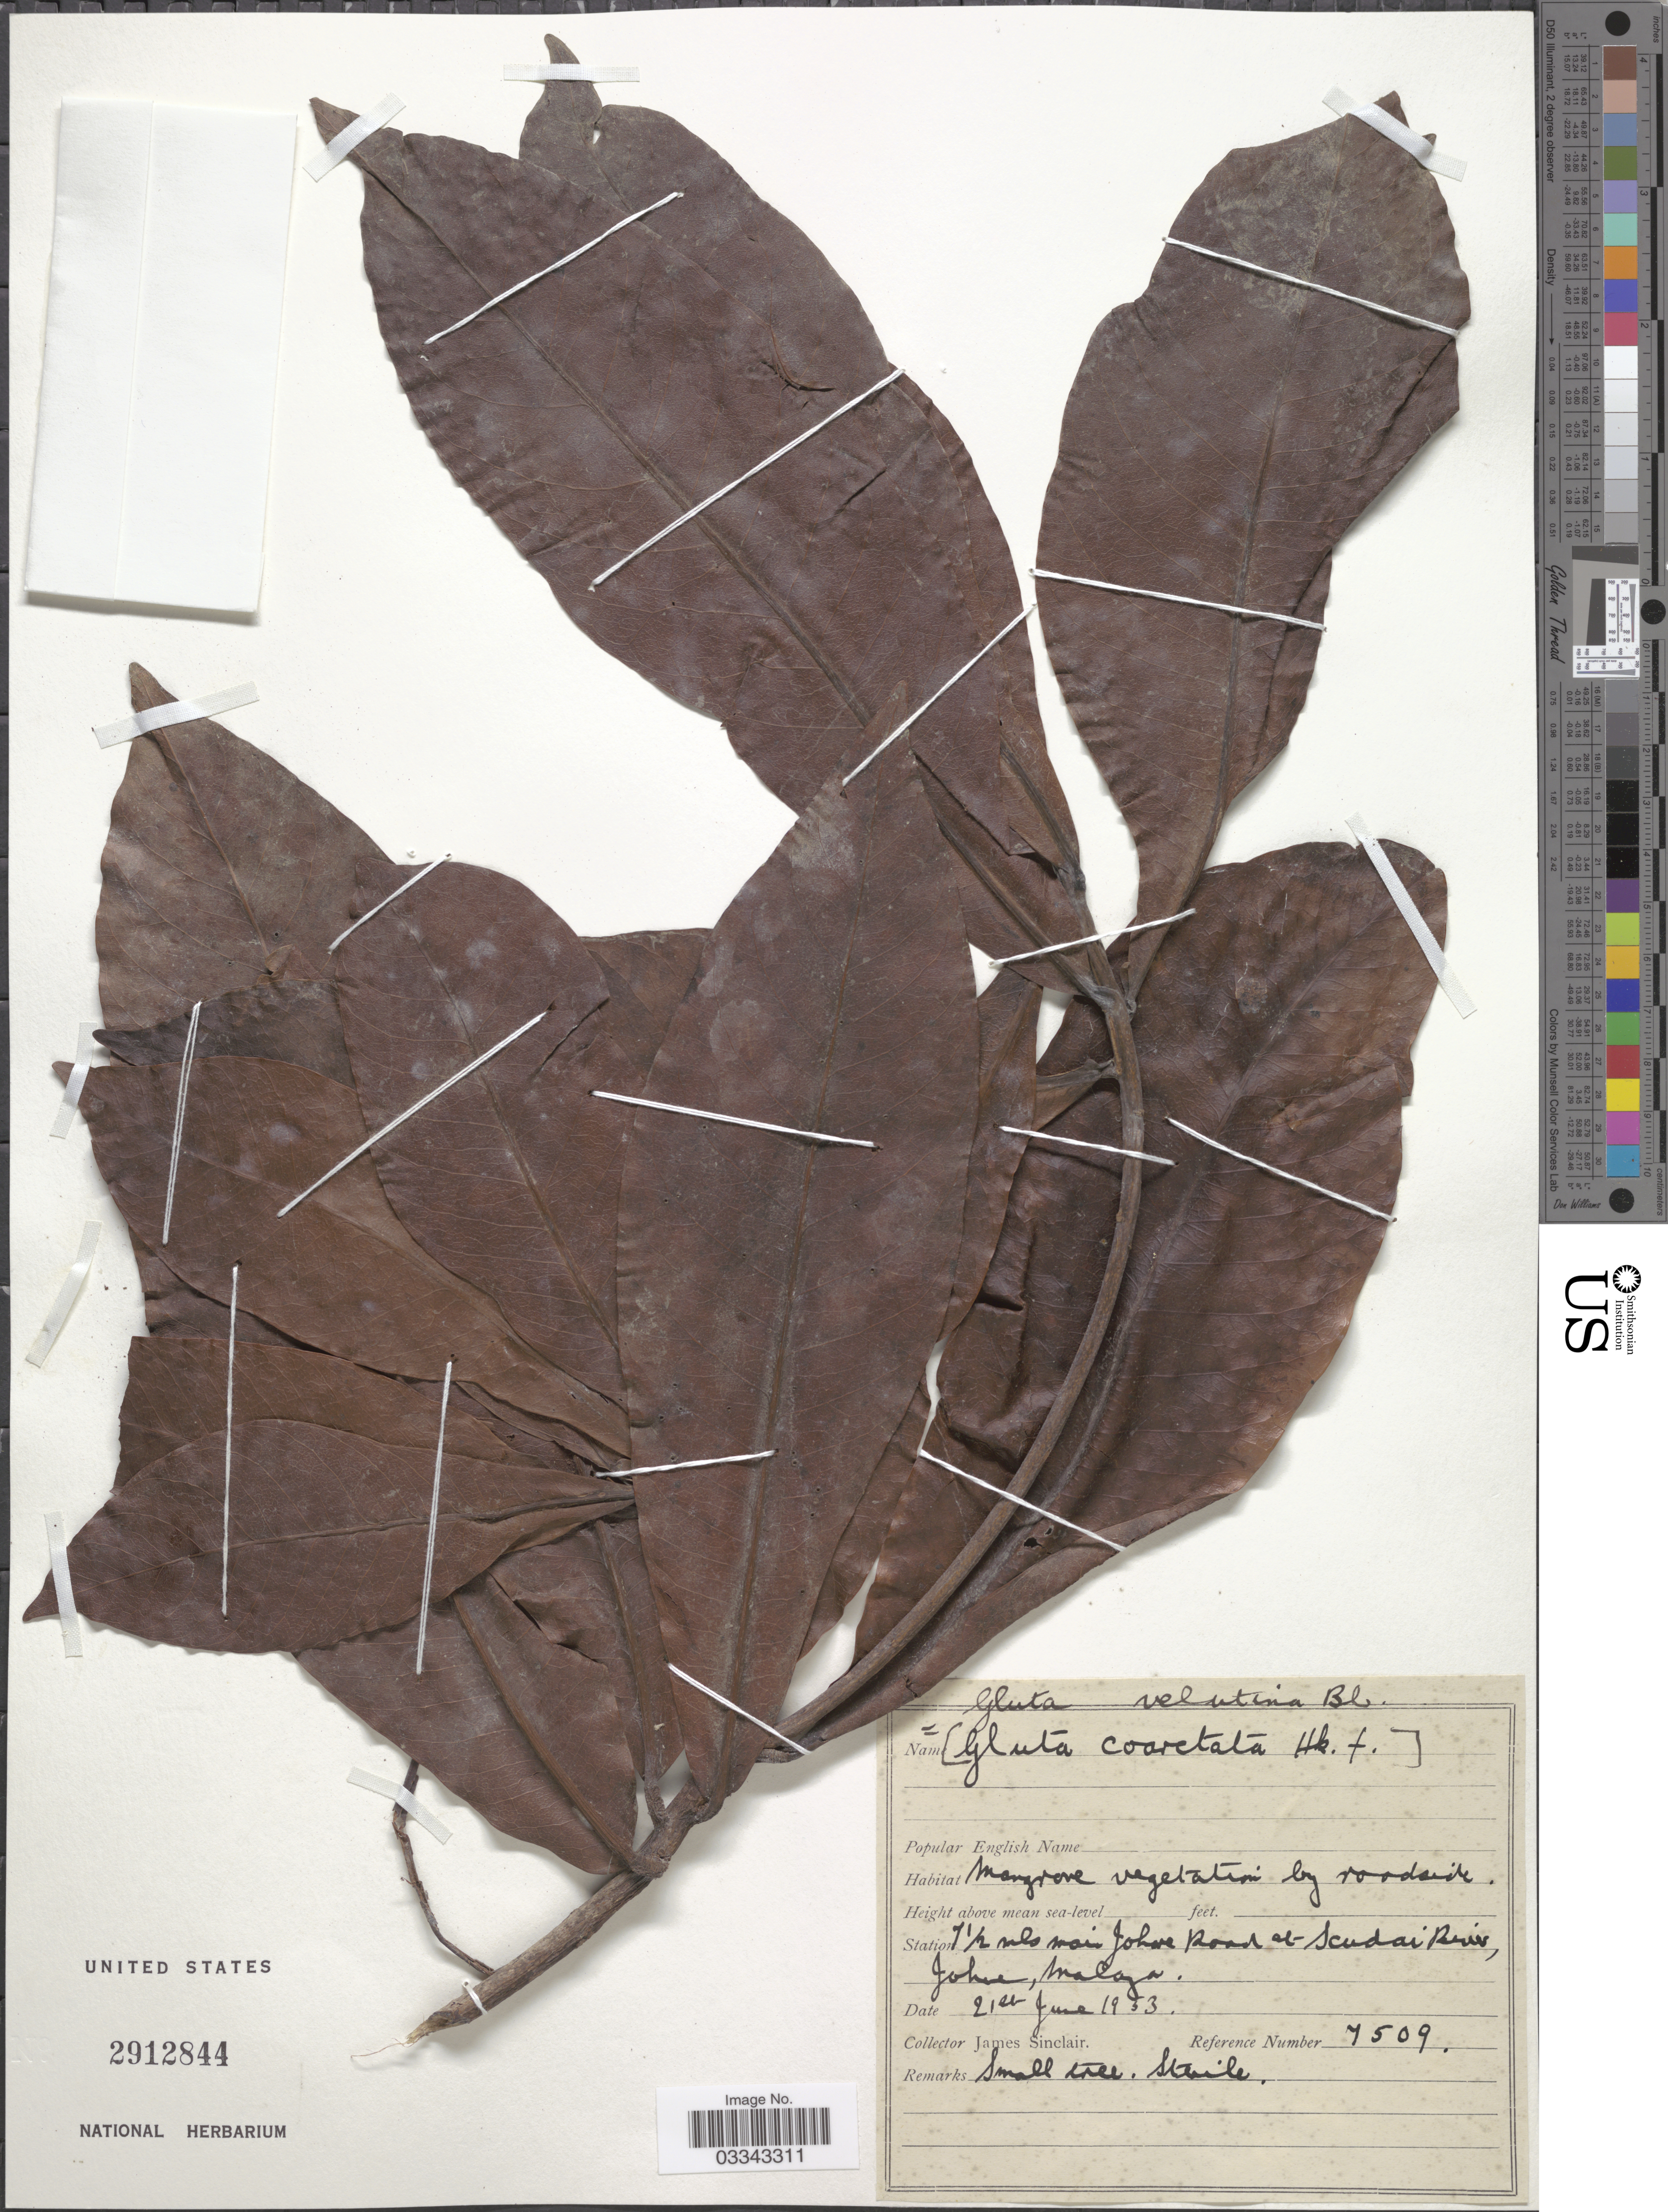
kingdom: Plantae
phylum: Tracheophyta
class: Magnoliopsida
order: Sapindales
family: Anacardiaceae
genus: Gluta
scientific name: Gluta velutina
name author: Blume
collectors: J. Sinclair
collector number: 7509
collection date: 1953-06-21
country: Malaysia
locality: Station 7½ mls main Johore Road at Scudai River, Johore, Malaya.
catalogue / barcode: US 2912844